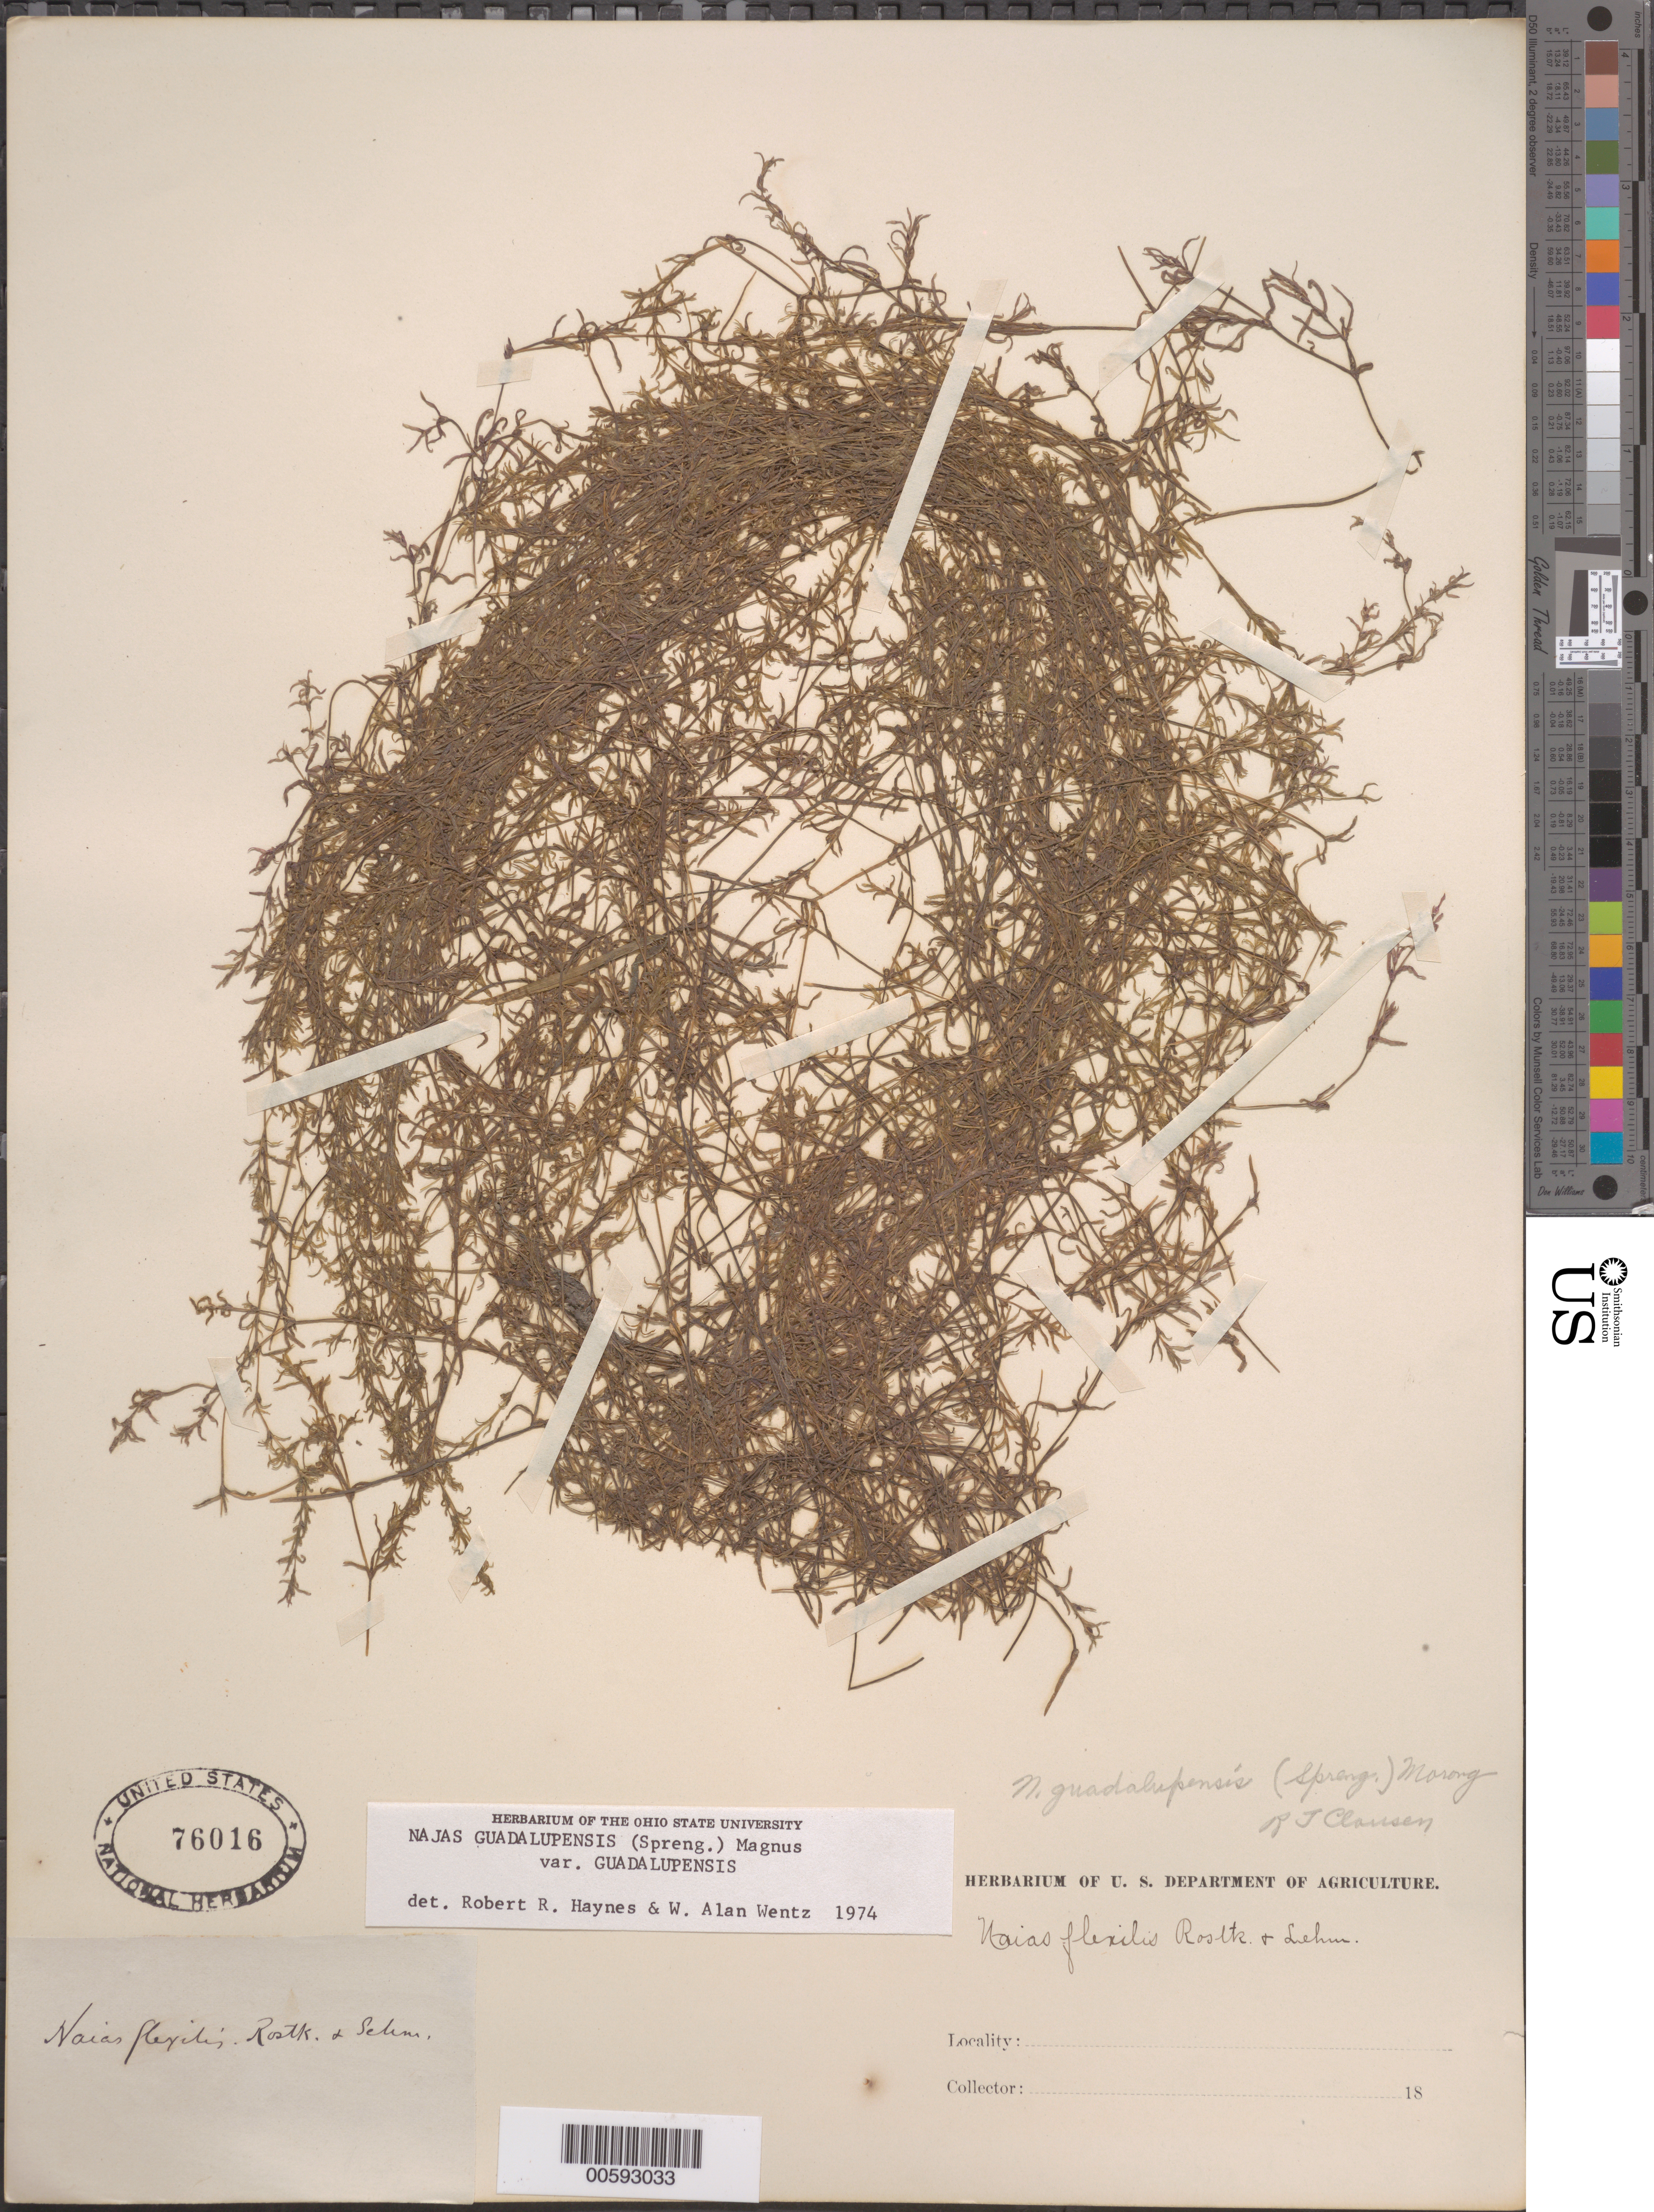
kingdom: Plantae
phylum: Tracheophyta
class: Liliopsida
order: Alismatales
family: Hydrocharitaceae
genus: Najas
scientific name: Najas guadalupensis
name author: (Spreng.) Magnus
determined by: Haynes, R. R.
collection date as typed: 18--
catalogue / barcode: US 76016